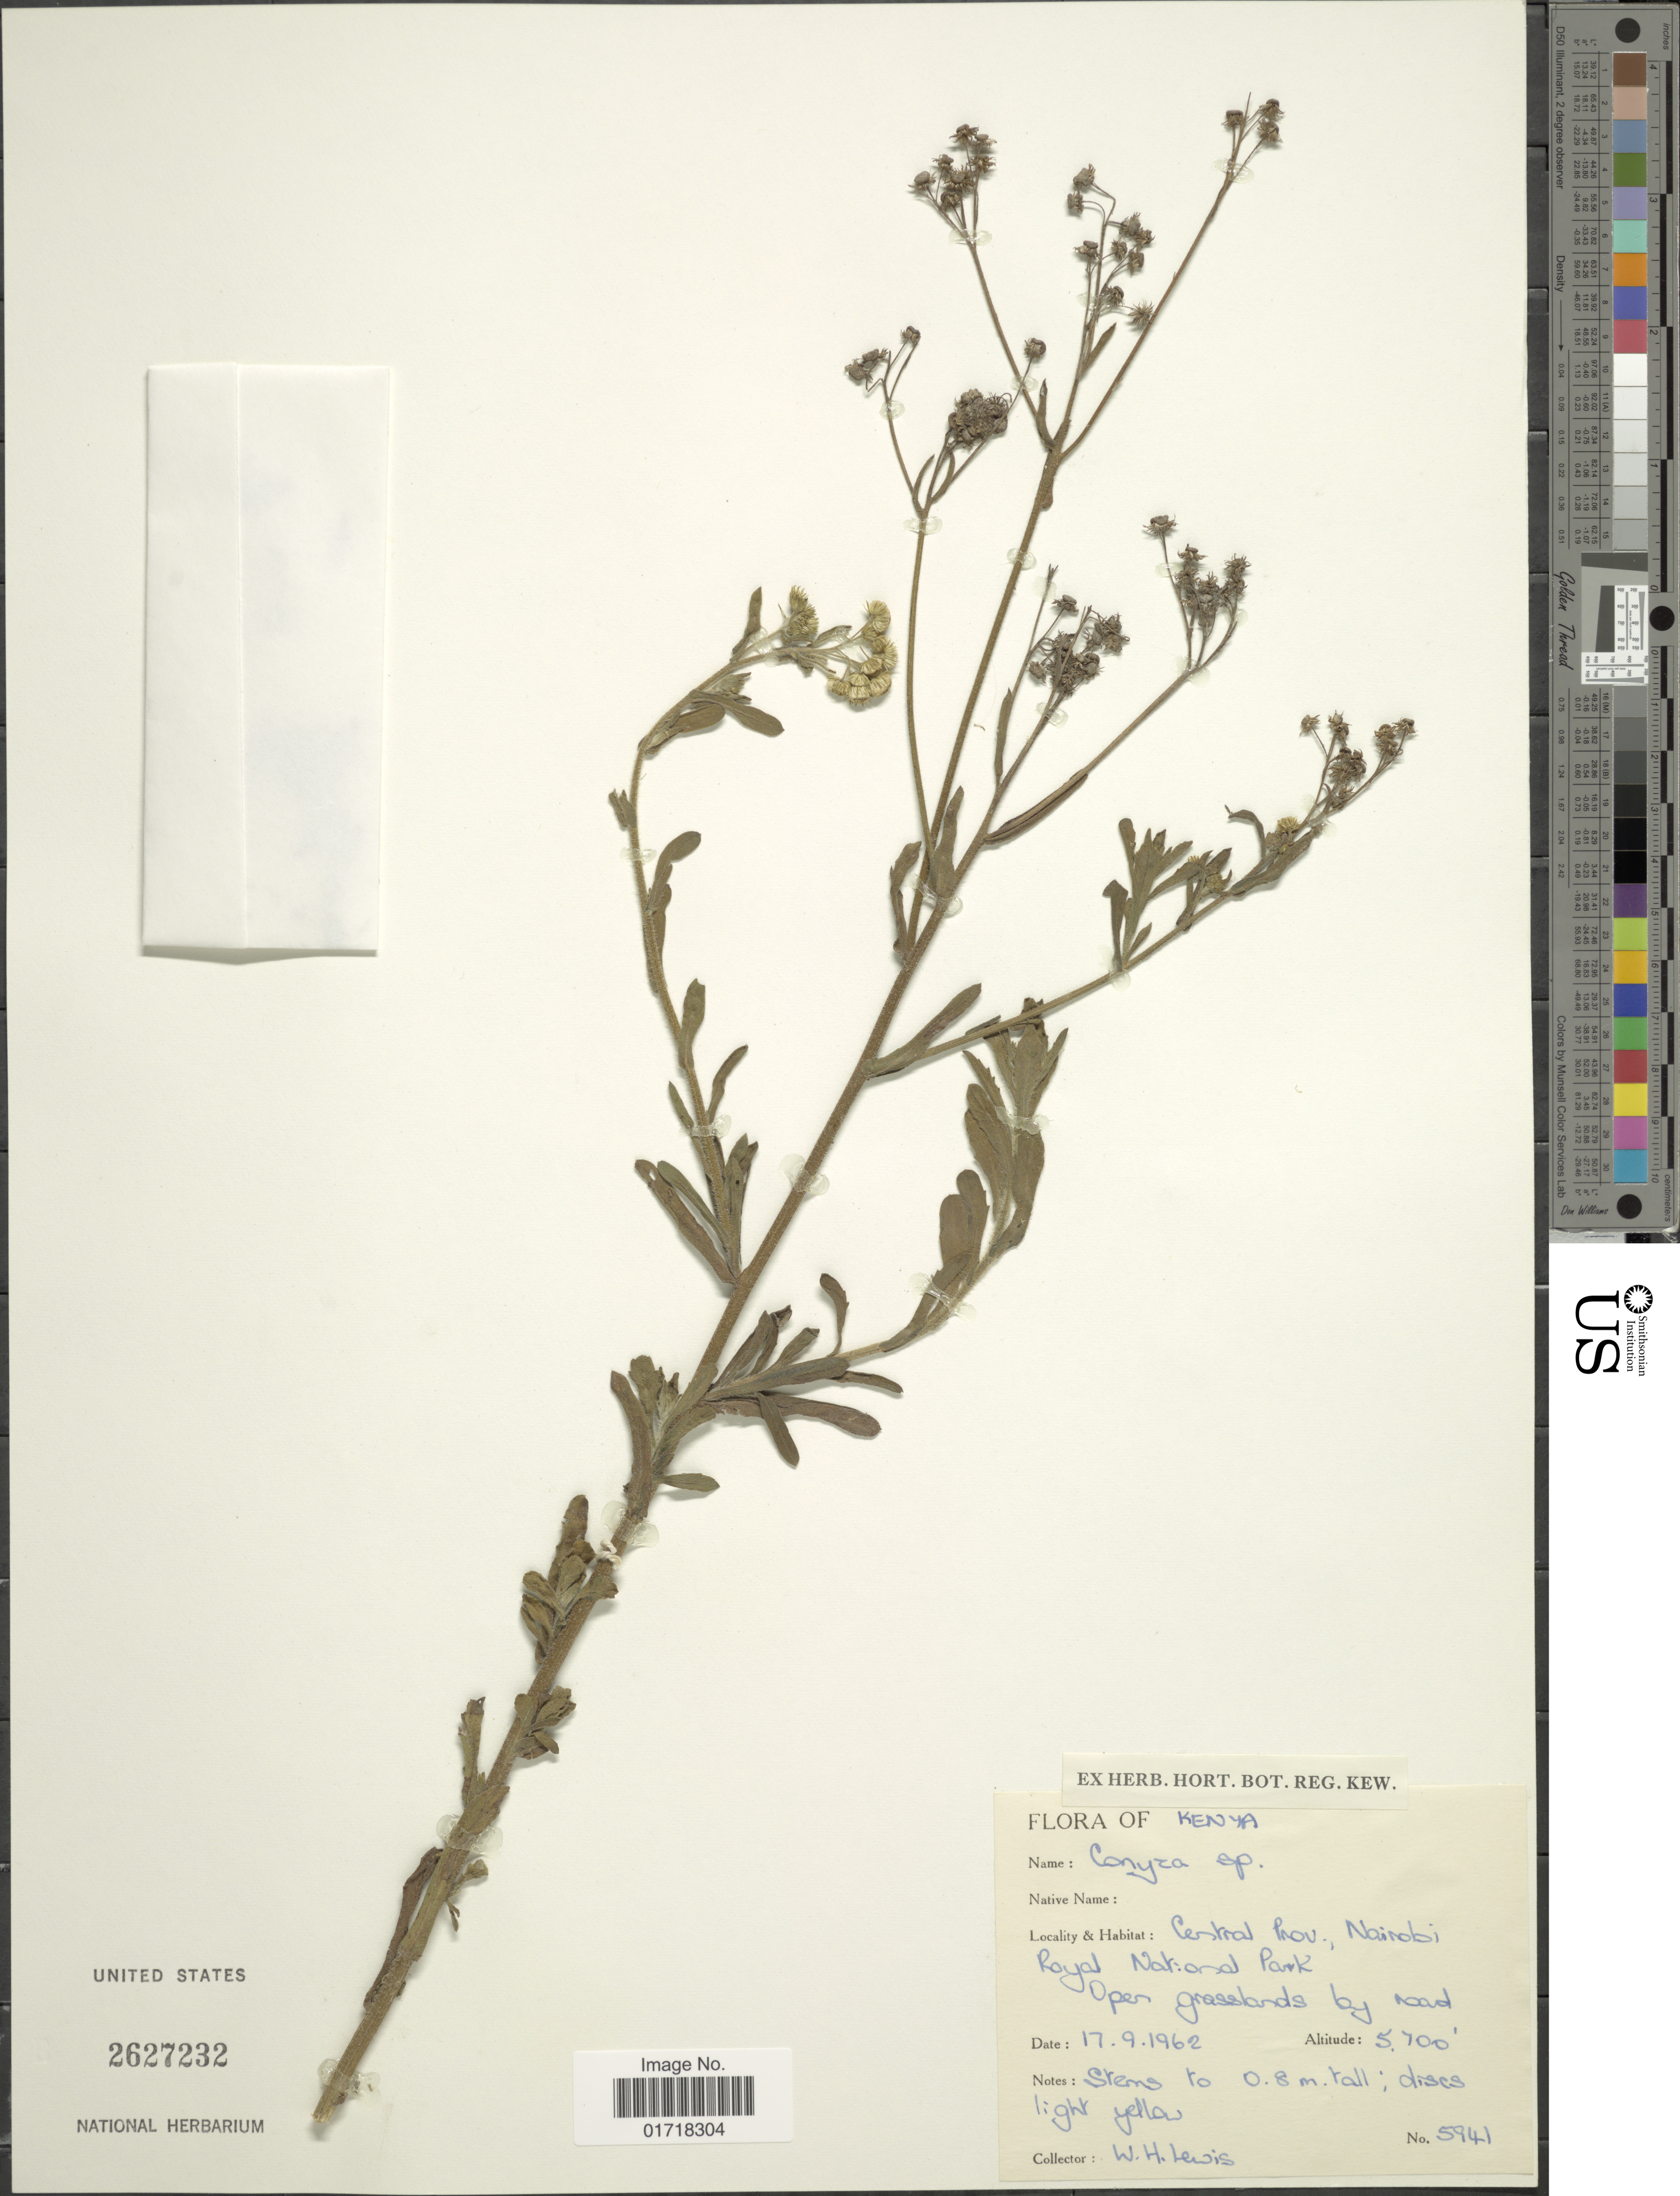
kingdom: Plantae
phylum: Tracheophyta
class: Magnoliopsida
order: Asterales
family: Asteraceae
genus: Conyza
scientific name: Conyza sp.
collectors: W. H. Lewis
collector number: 5941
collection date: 1962-09-17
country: Kenya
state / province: Nairobi Area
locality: Kenya, Central Prov., Nairobi Royal National Park, Open grasslands by road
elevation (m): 1737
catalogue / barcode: US 2627232